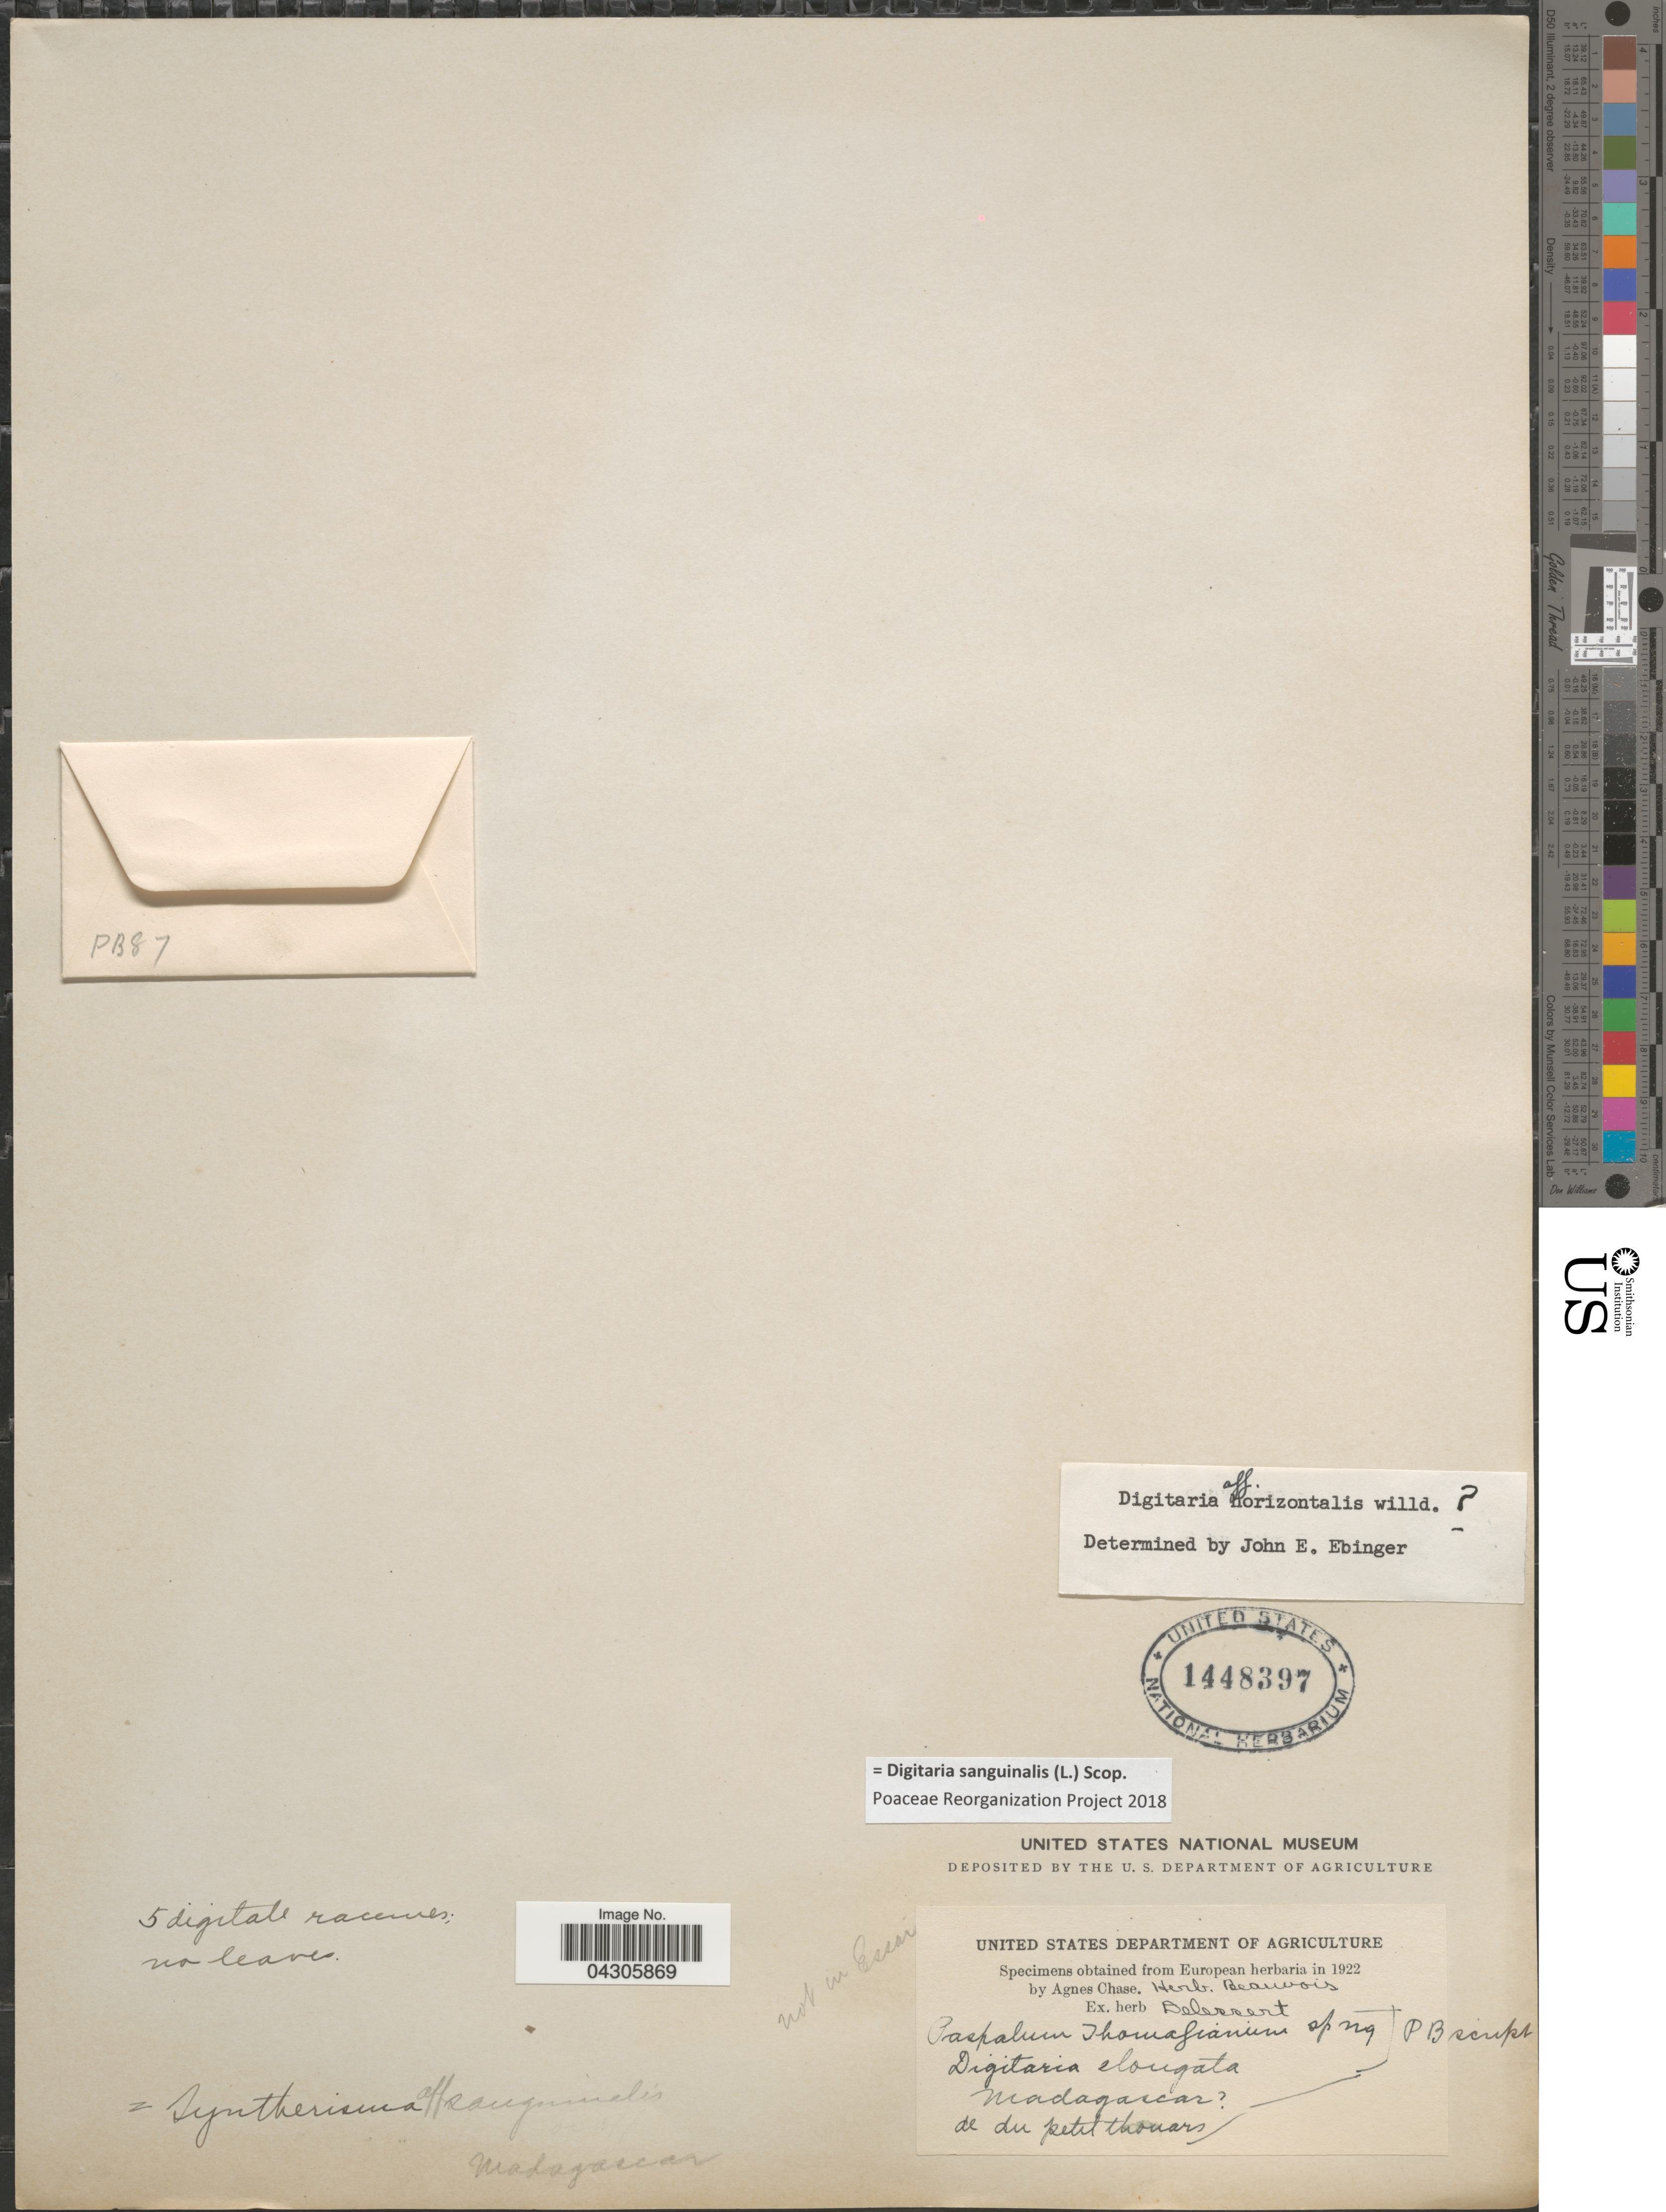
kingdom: Plantae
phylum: Tracheophyta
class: Liliopsida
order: Poales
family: Poaceae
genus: Digitaria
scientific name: Digitaria sanguinalis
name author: (L.) Scop.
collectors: ex herb. Delessert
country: Madagascar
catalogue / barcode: US 1448397